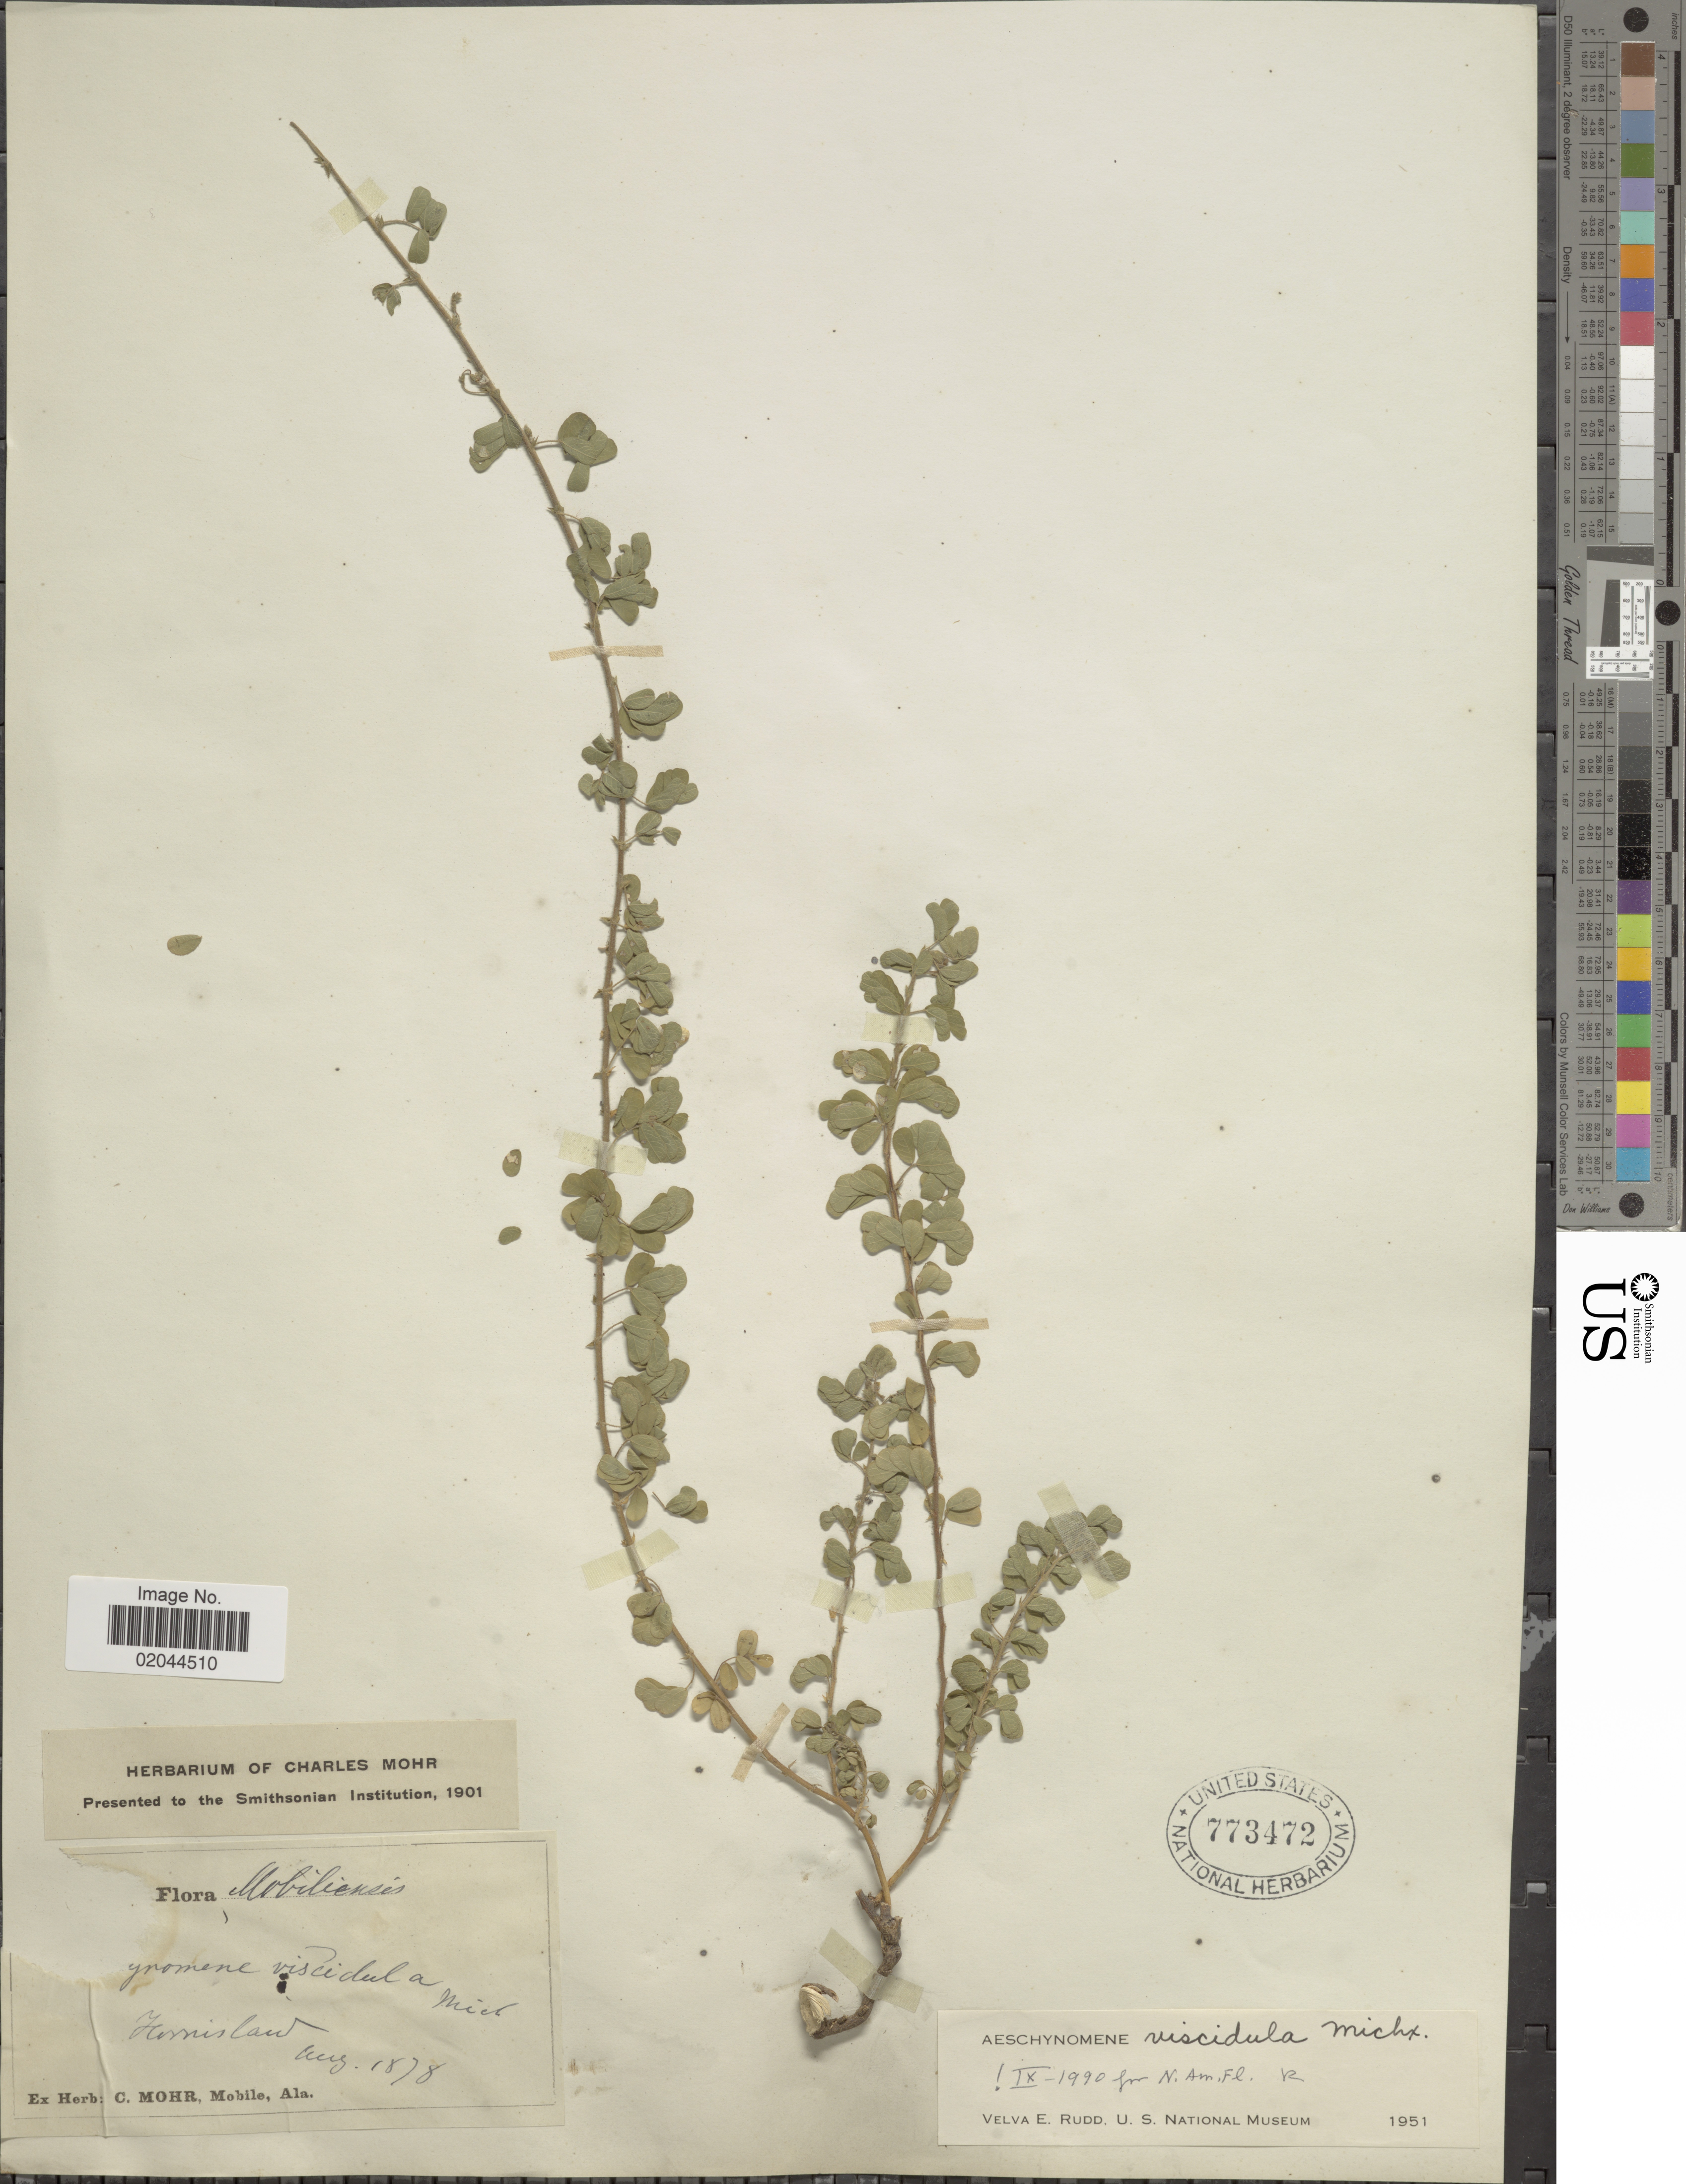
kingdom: Plantae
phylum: Tracheophyta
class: Magnoliopsida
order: Fabales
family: Fabaceae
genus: Aeschynomene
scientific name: Aeschynomene viscidula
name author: Michx.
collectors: ex herb. C. Mohr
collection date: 1878-08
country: United States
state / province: Mississippi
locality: Mobilienses, Horn Island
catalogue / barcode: US 773472